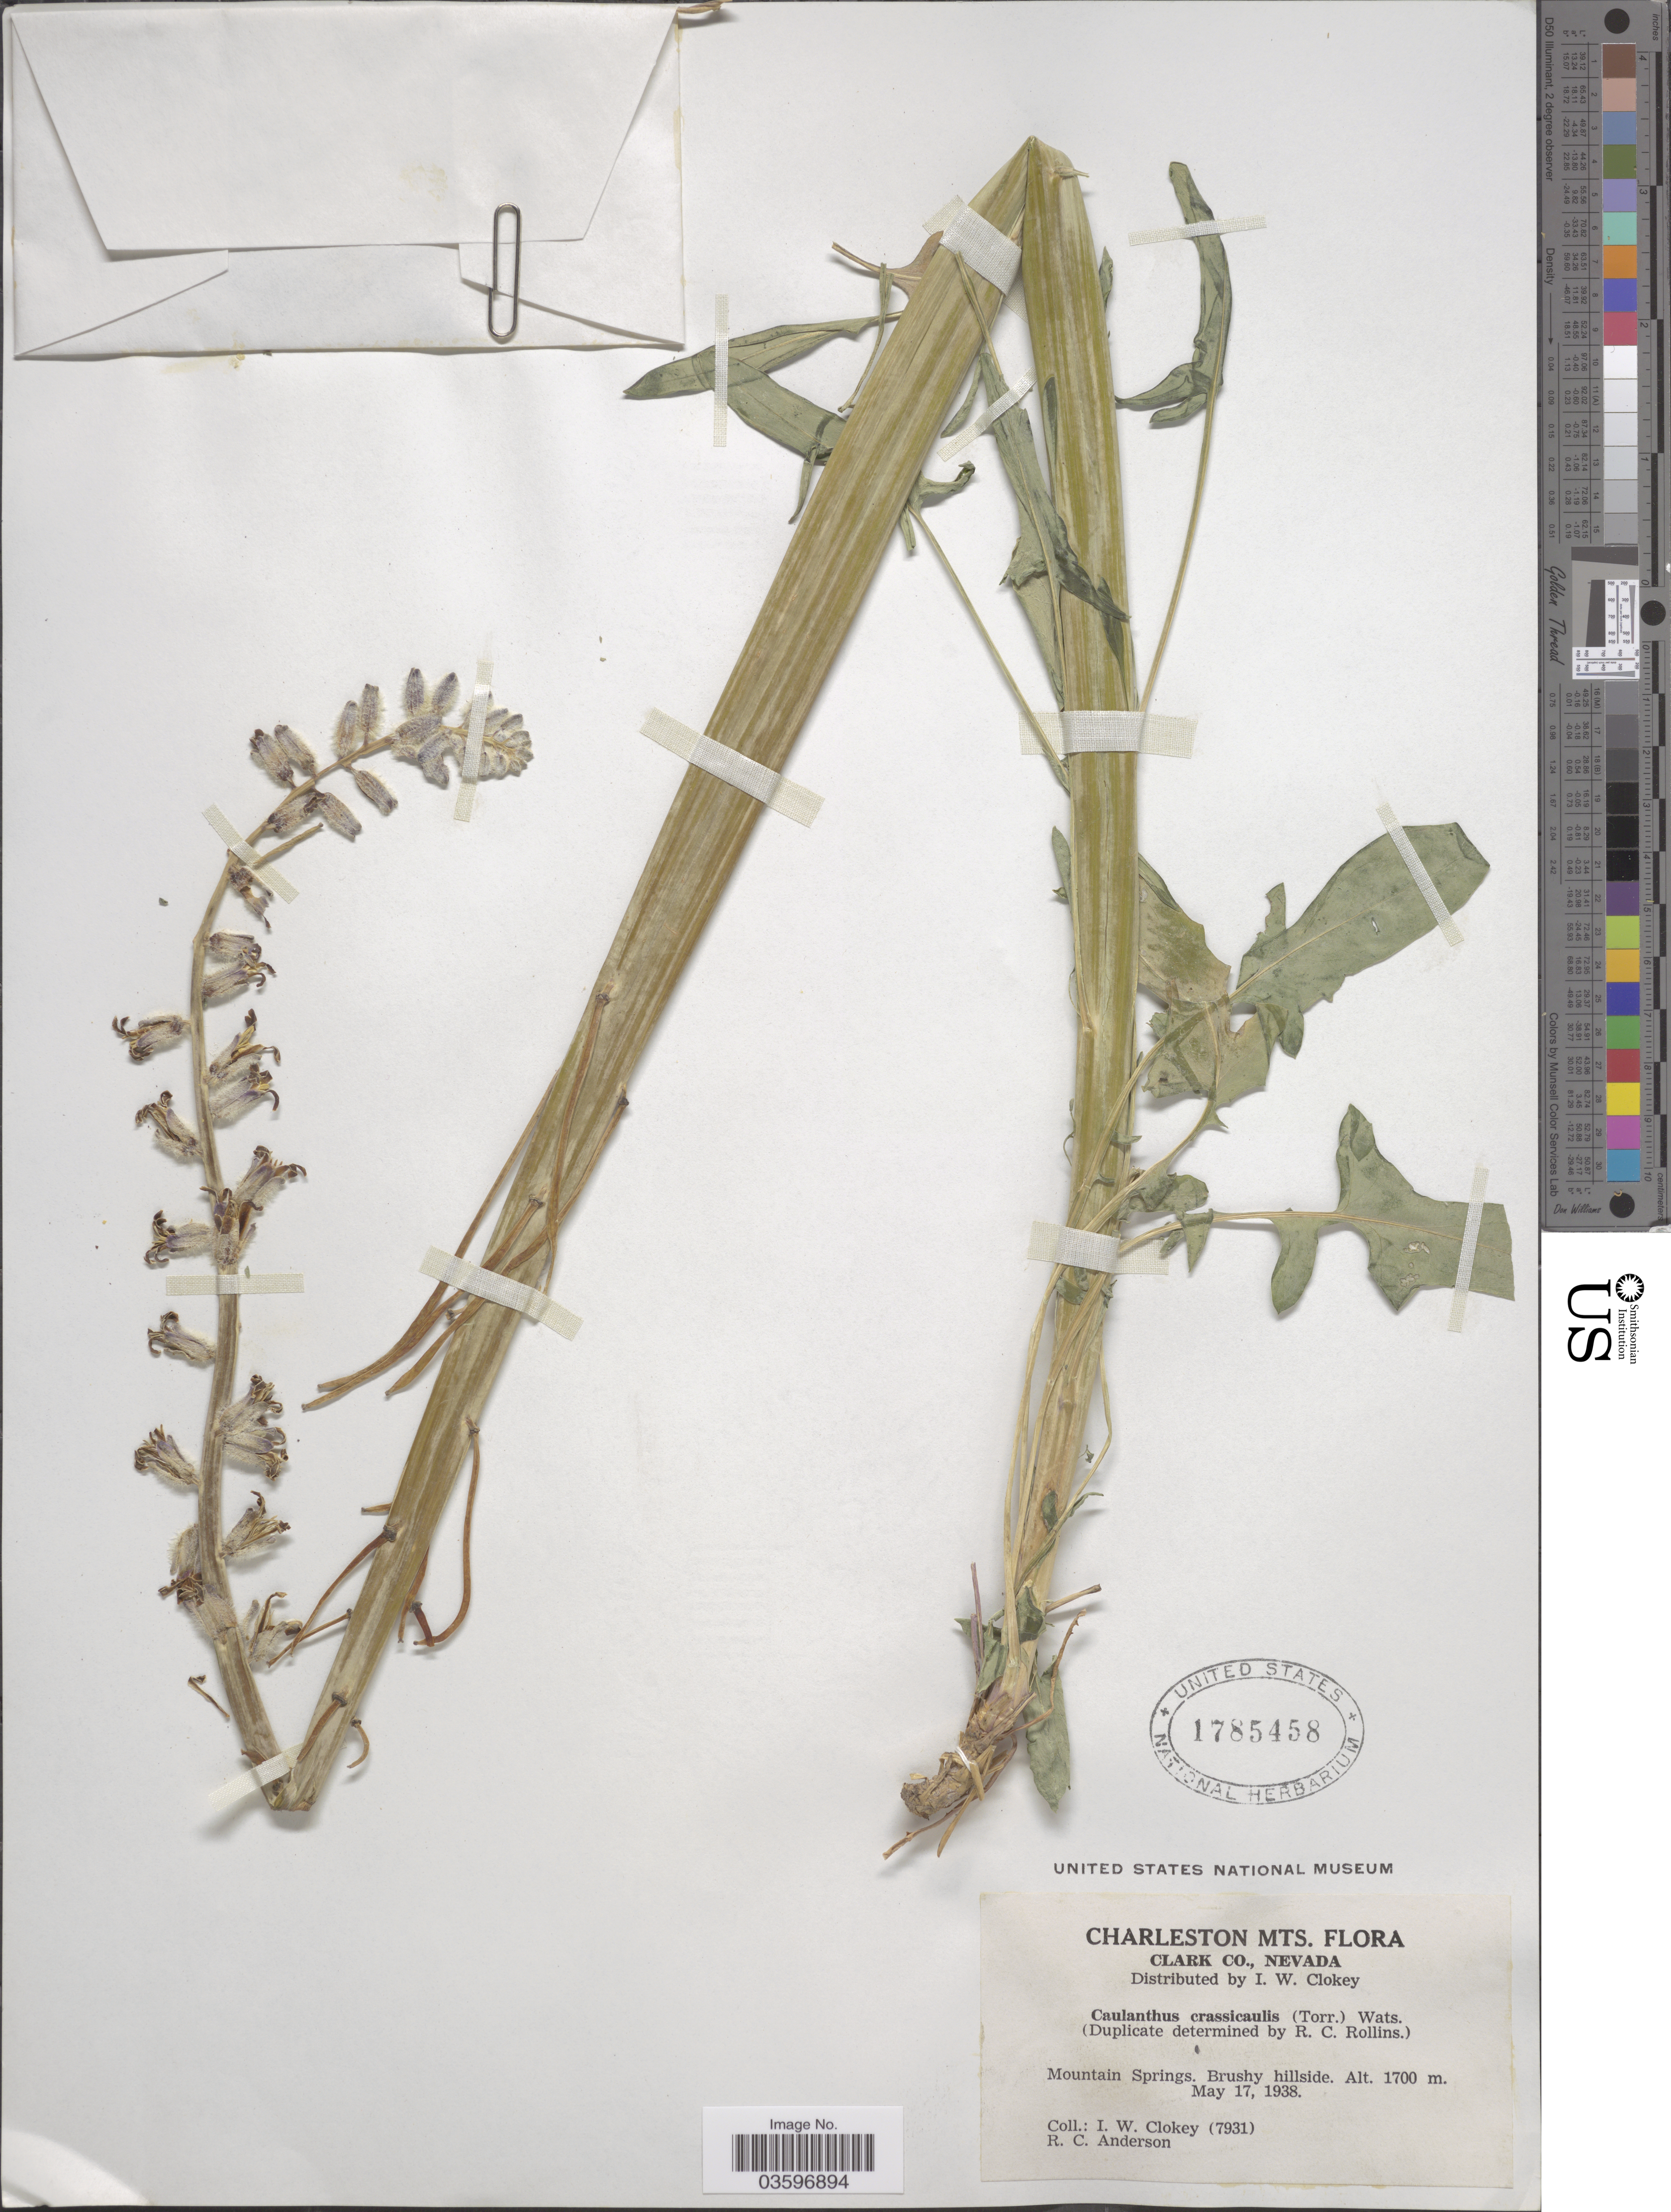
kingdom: Plantae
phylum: Tracheophyta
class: Magnoliopsida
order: Brassicales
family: Brassicaceae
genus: Caulanthus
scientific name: Caulanthus crassicaulis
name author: S. Watson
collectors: I. W. Clokey & R. Anderson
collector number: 7931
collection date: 1938-05-17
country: United States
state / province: Nevada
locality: Charleston Mts. Clark Co. Mountain Springs.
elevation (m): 1700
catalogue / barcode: US 1785458